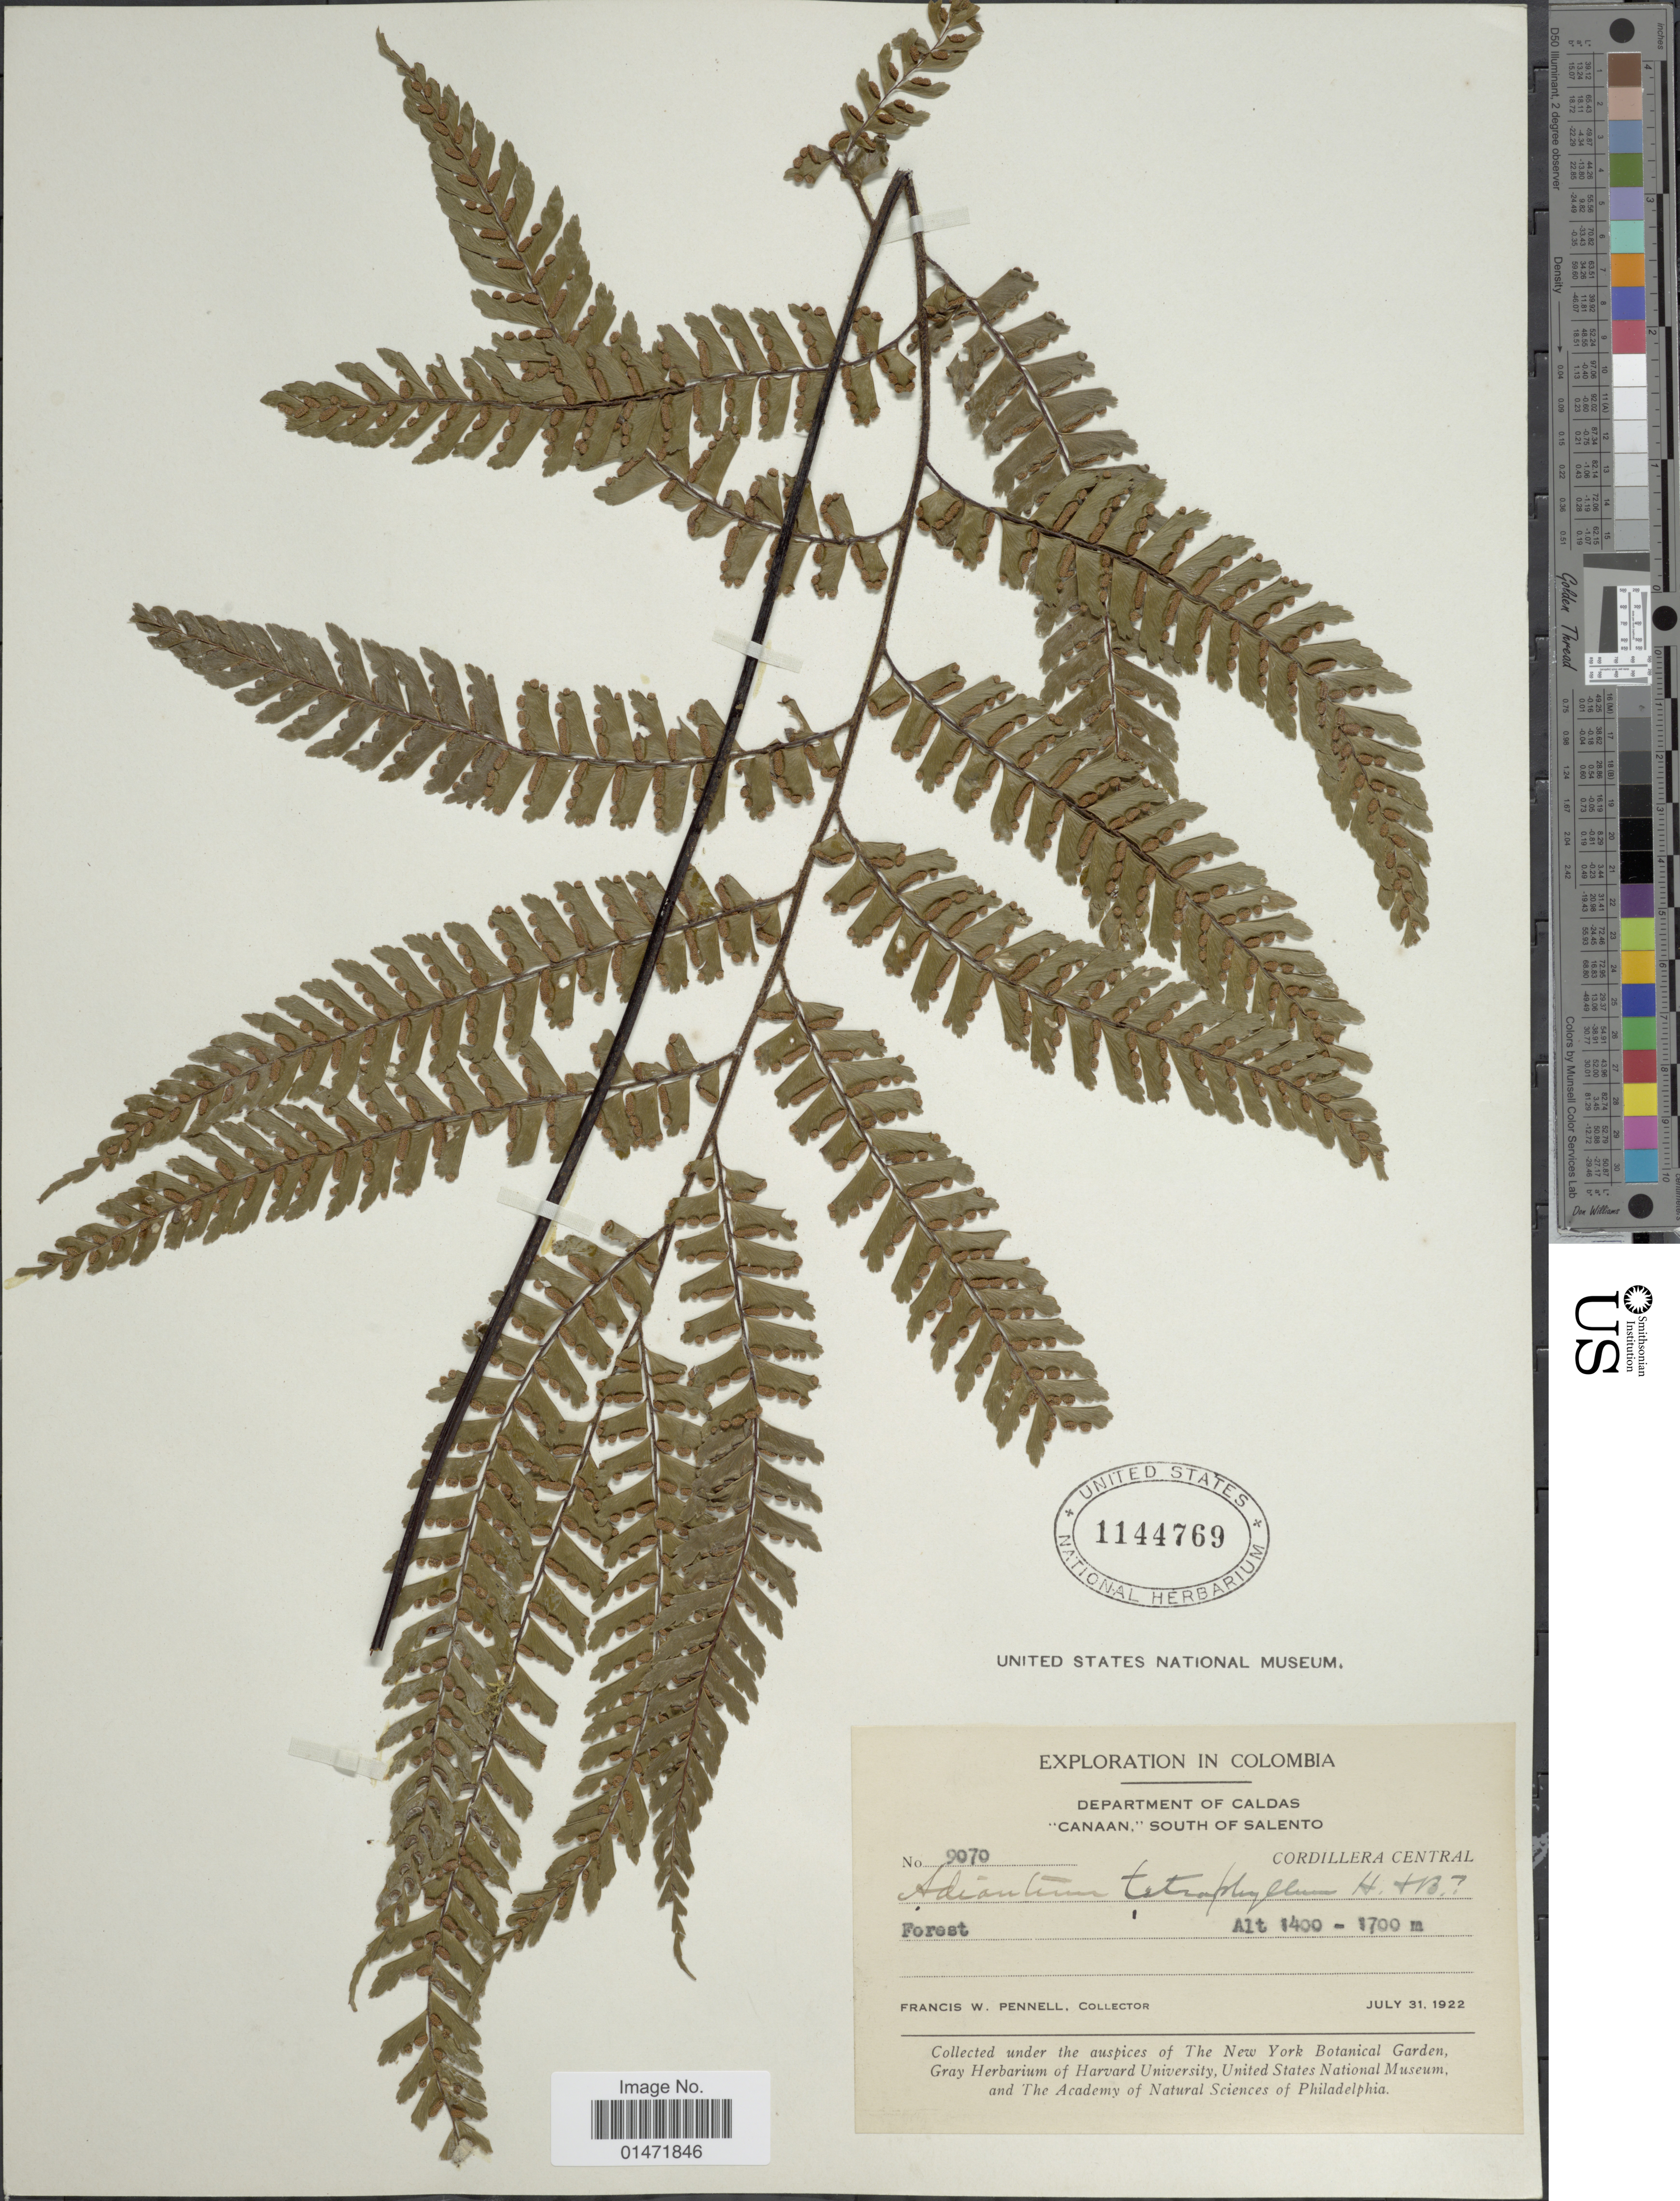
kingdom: Plantae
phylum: Tracheophyta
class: Polypodiopsida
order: Polypodiales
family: Pteridaceae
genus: Adiantum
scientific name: Adiantum tetraphyllum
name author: Humb. & Bonpl. ex Willd.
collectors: F. W. Pennell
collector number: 9070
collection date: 1922-07-31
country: Colombia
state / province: Caldas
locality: Canaan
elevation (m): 1400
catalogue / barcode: US 1144769